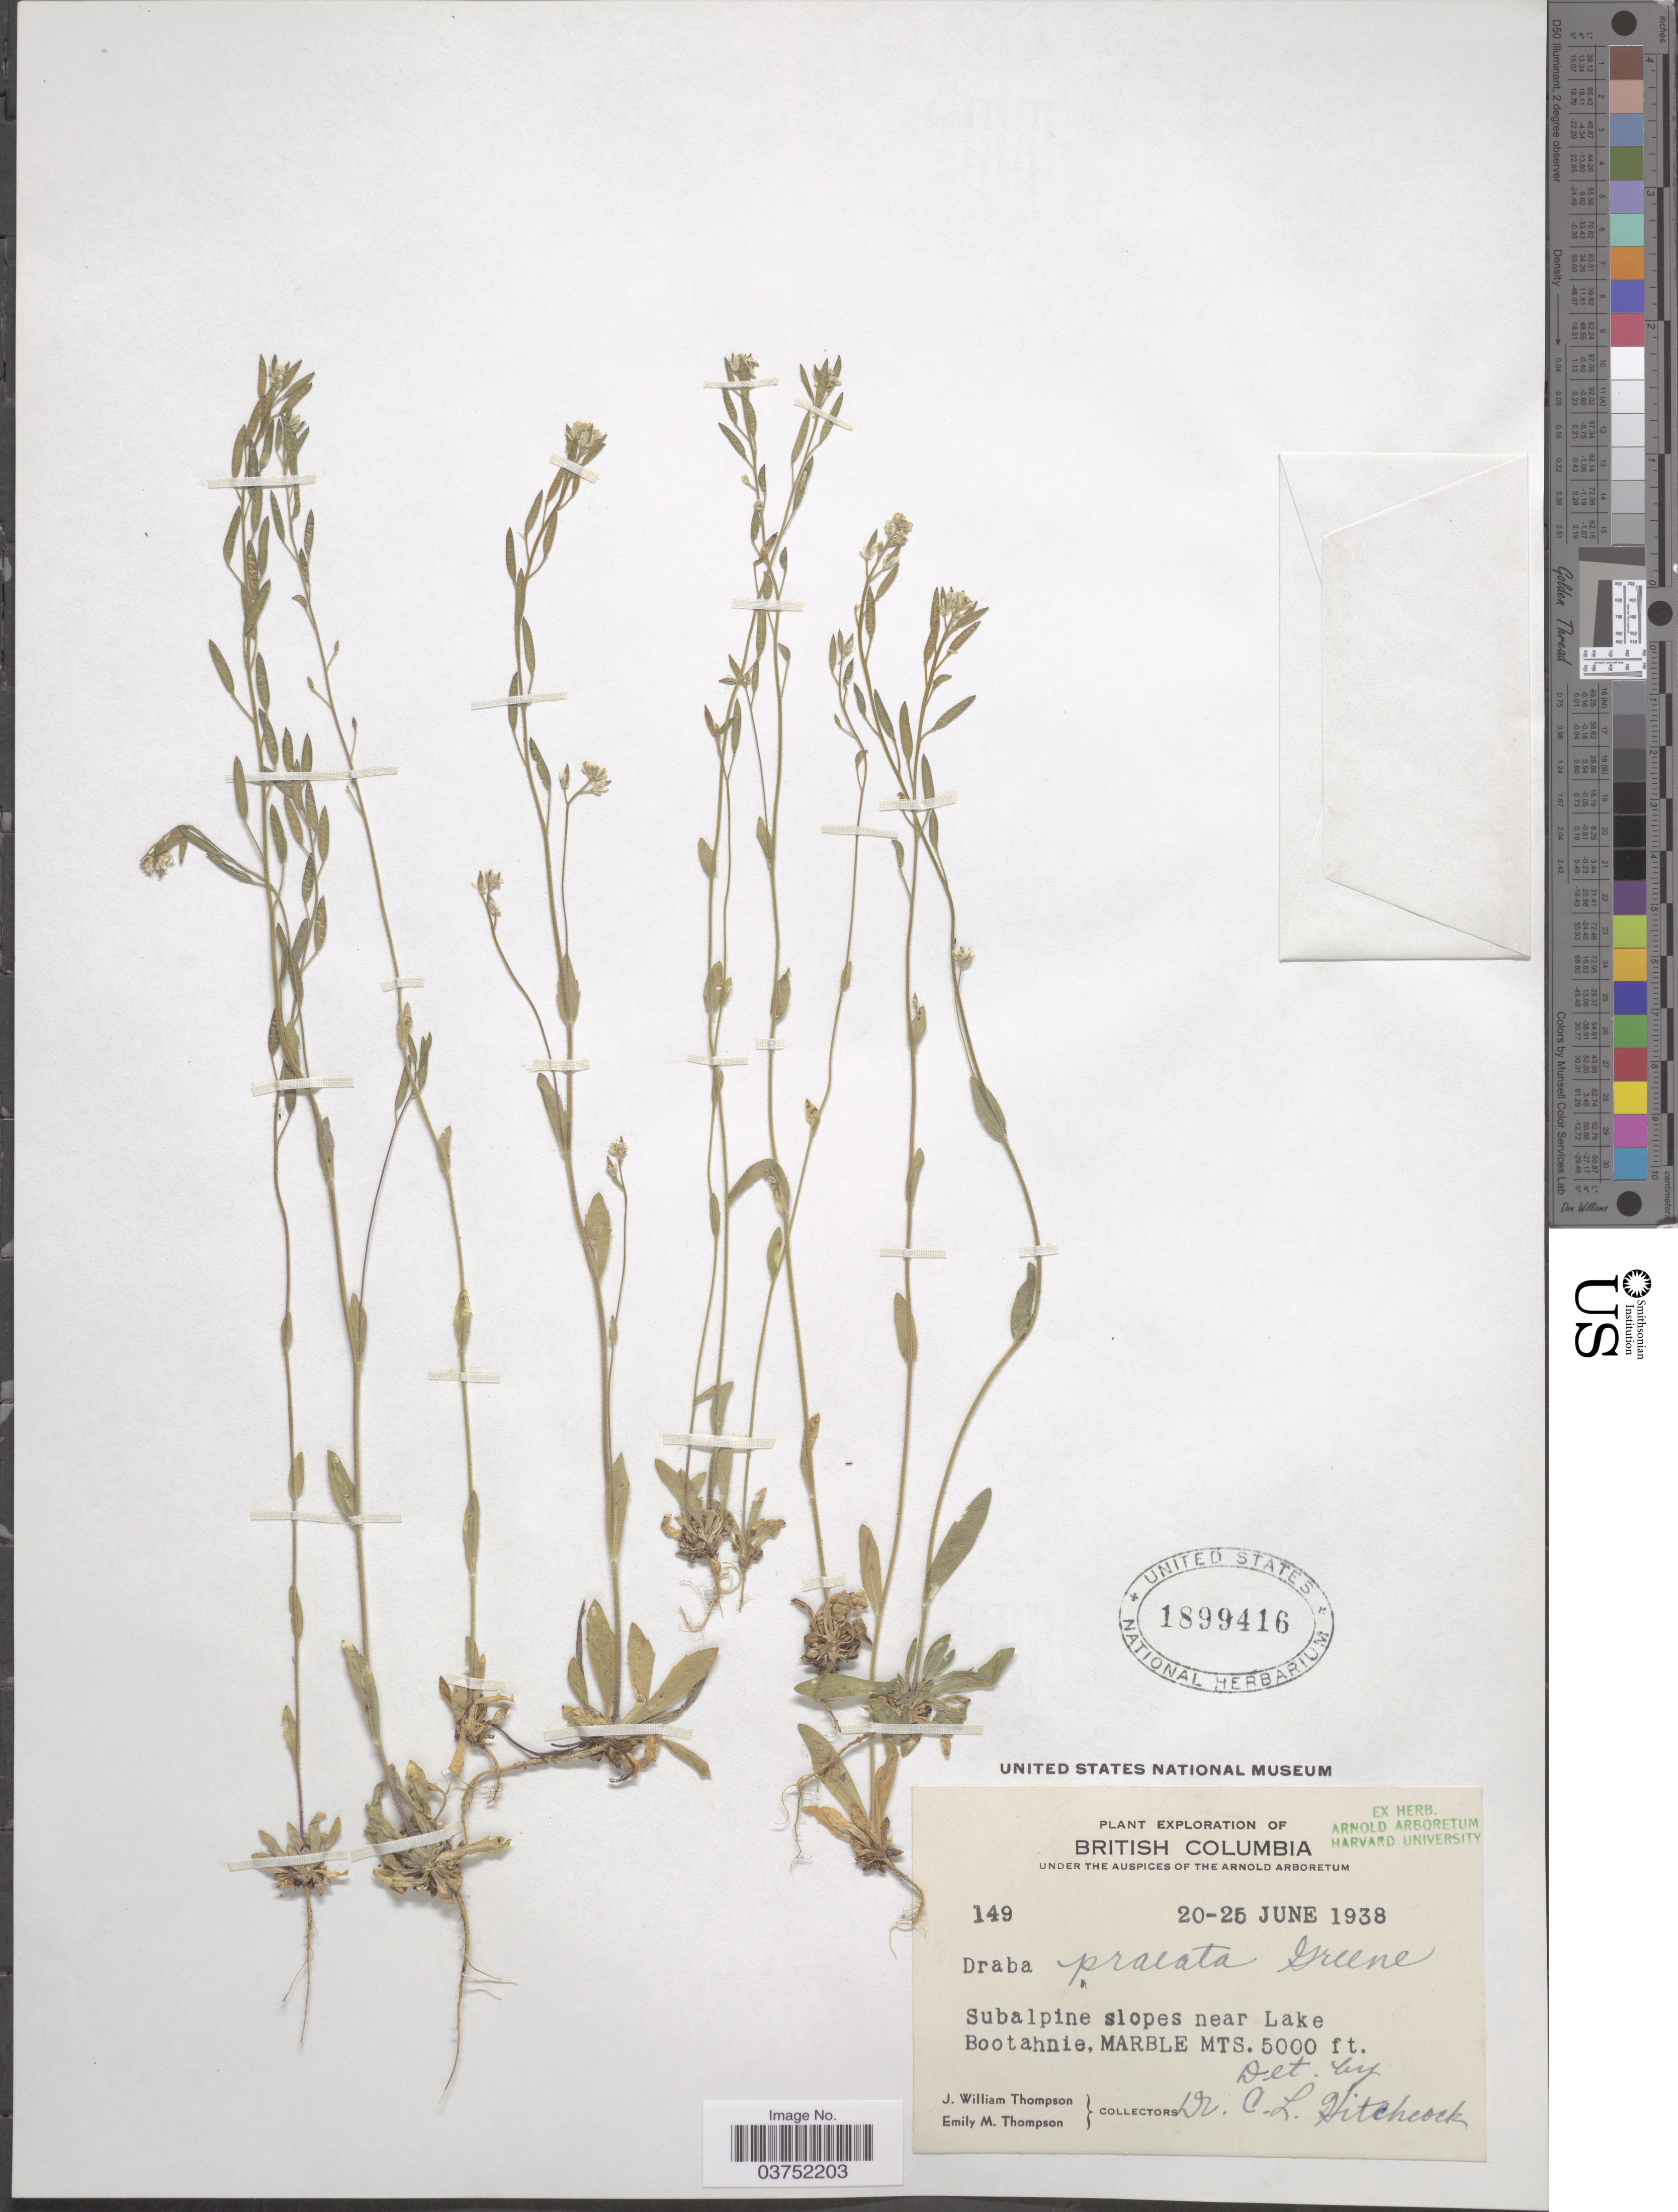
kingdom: Plantae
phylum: Tracheophyta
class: Magnoliopsida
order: Brassicales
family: Brassicaceae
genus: Draba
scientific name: Draba praealta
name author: Greene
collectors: J. W. Thompson & E. M. Thompson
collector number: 149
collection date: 1938-06-20/1938-06-25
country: Canada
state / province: British Columbia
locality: Subapline slopes near Lake Bootahnie, Marble Mts.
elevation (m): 1524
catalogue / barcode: US 1899416